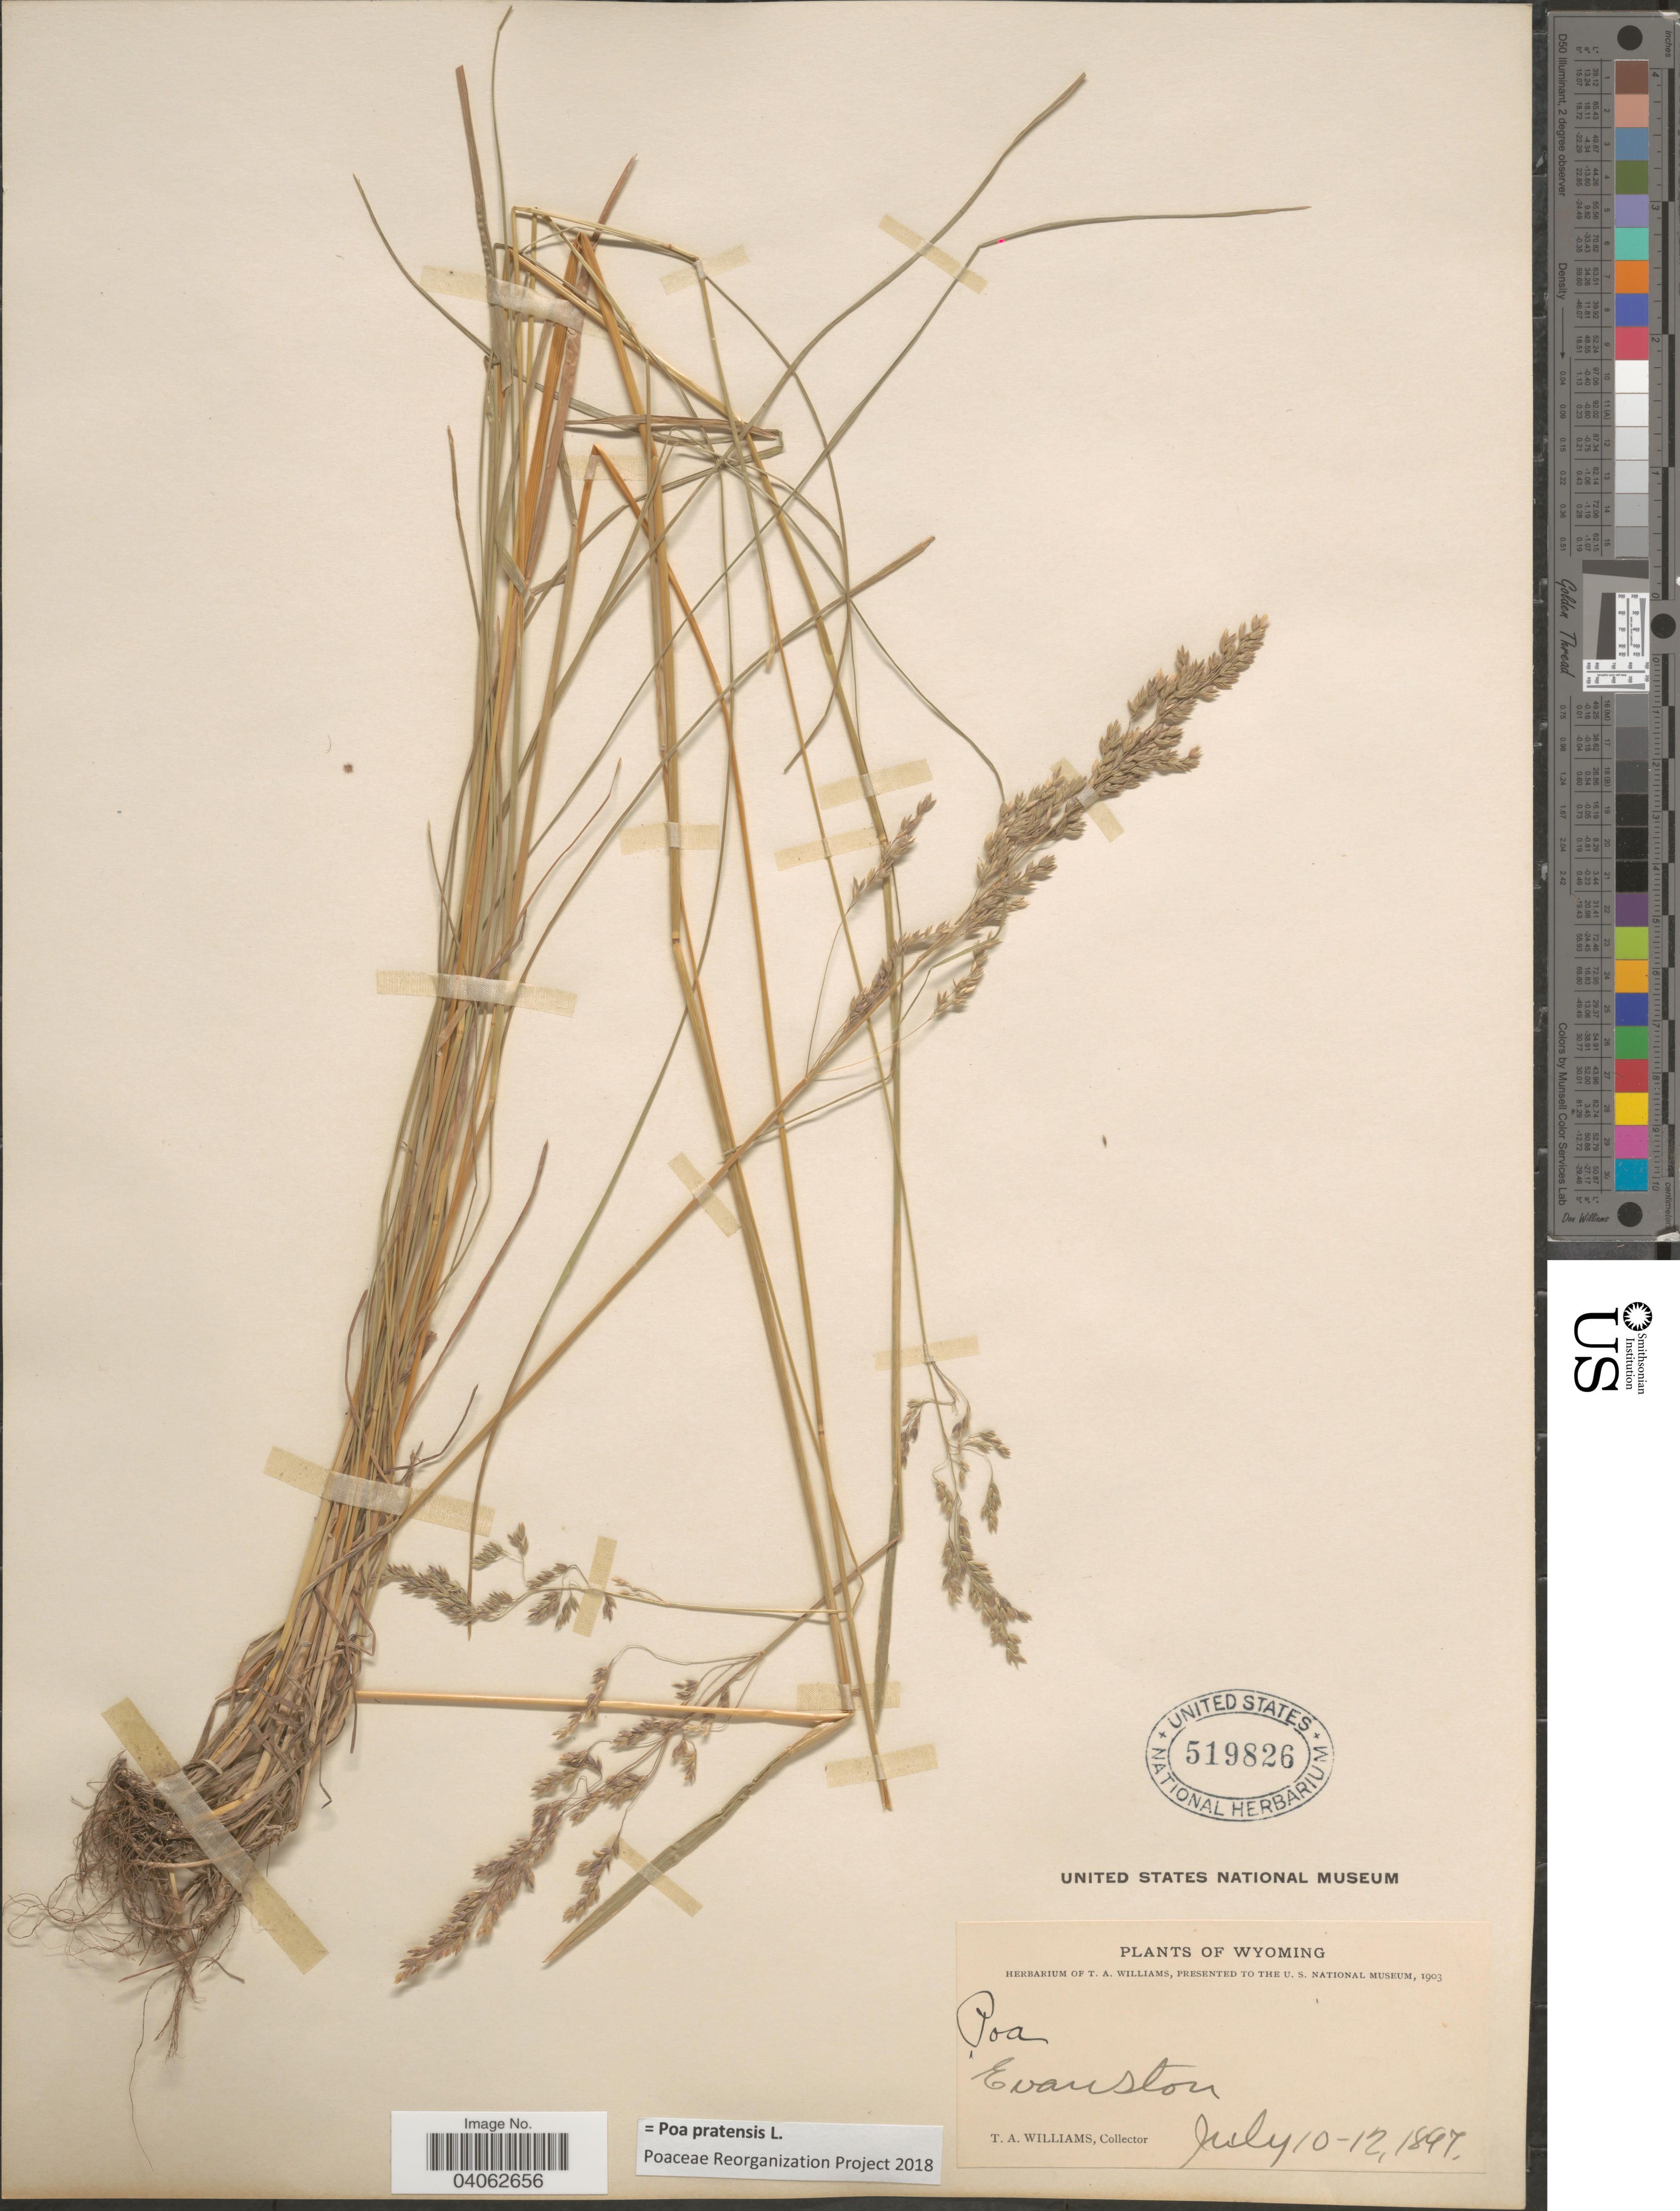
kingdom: Plantae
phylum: Tracheophyta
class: Liliopsida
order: Poales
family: Poaceae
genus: Poa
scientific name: Poa pratensis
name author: L.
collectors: T. Williams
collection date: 1897-07-10/1897-07-12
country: United States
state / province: Wyoming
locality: Evanston.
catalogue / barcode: US 519826